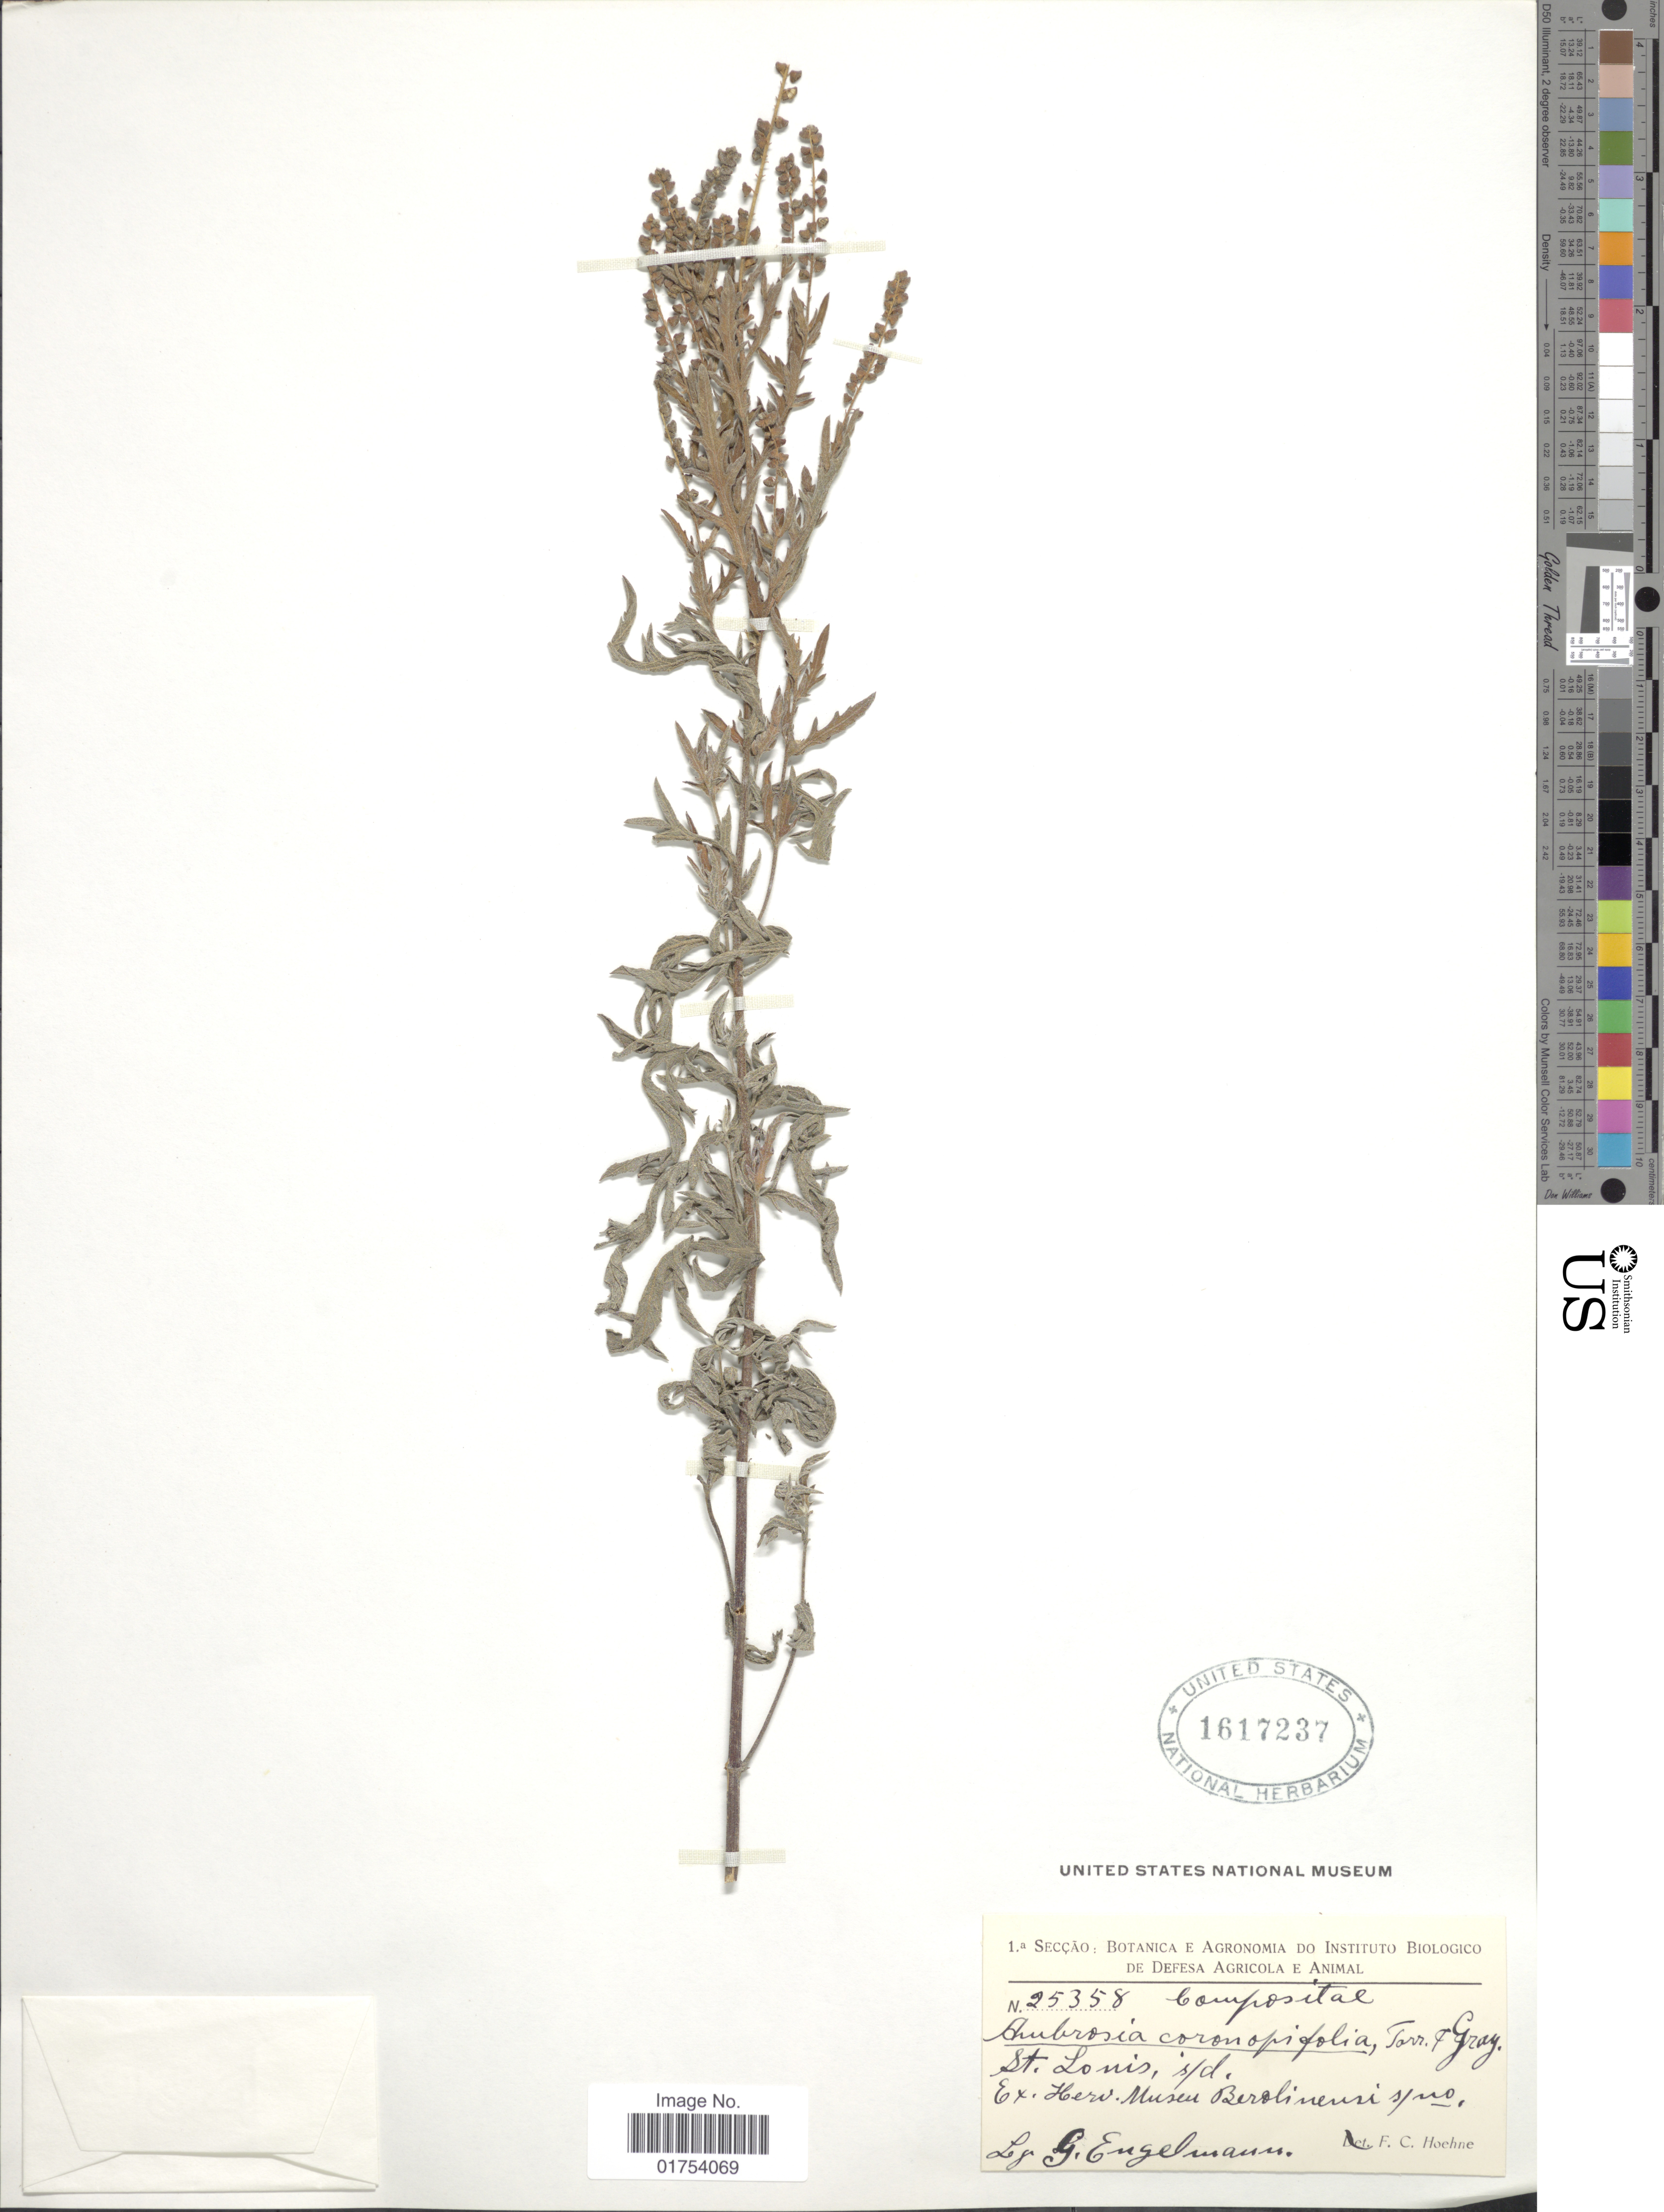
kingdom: Plantae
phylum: Tracheophyta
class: Magnoliopsida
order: Asterales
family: Asteraceae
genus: Ambrosia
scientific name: Ambrosia coronopifolia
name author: DC.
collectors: G. Engelmann & F. C. Hoehne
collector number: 25358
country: United States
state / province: Missouri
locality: St. Louis, s/d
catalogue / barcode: US 1617237